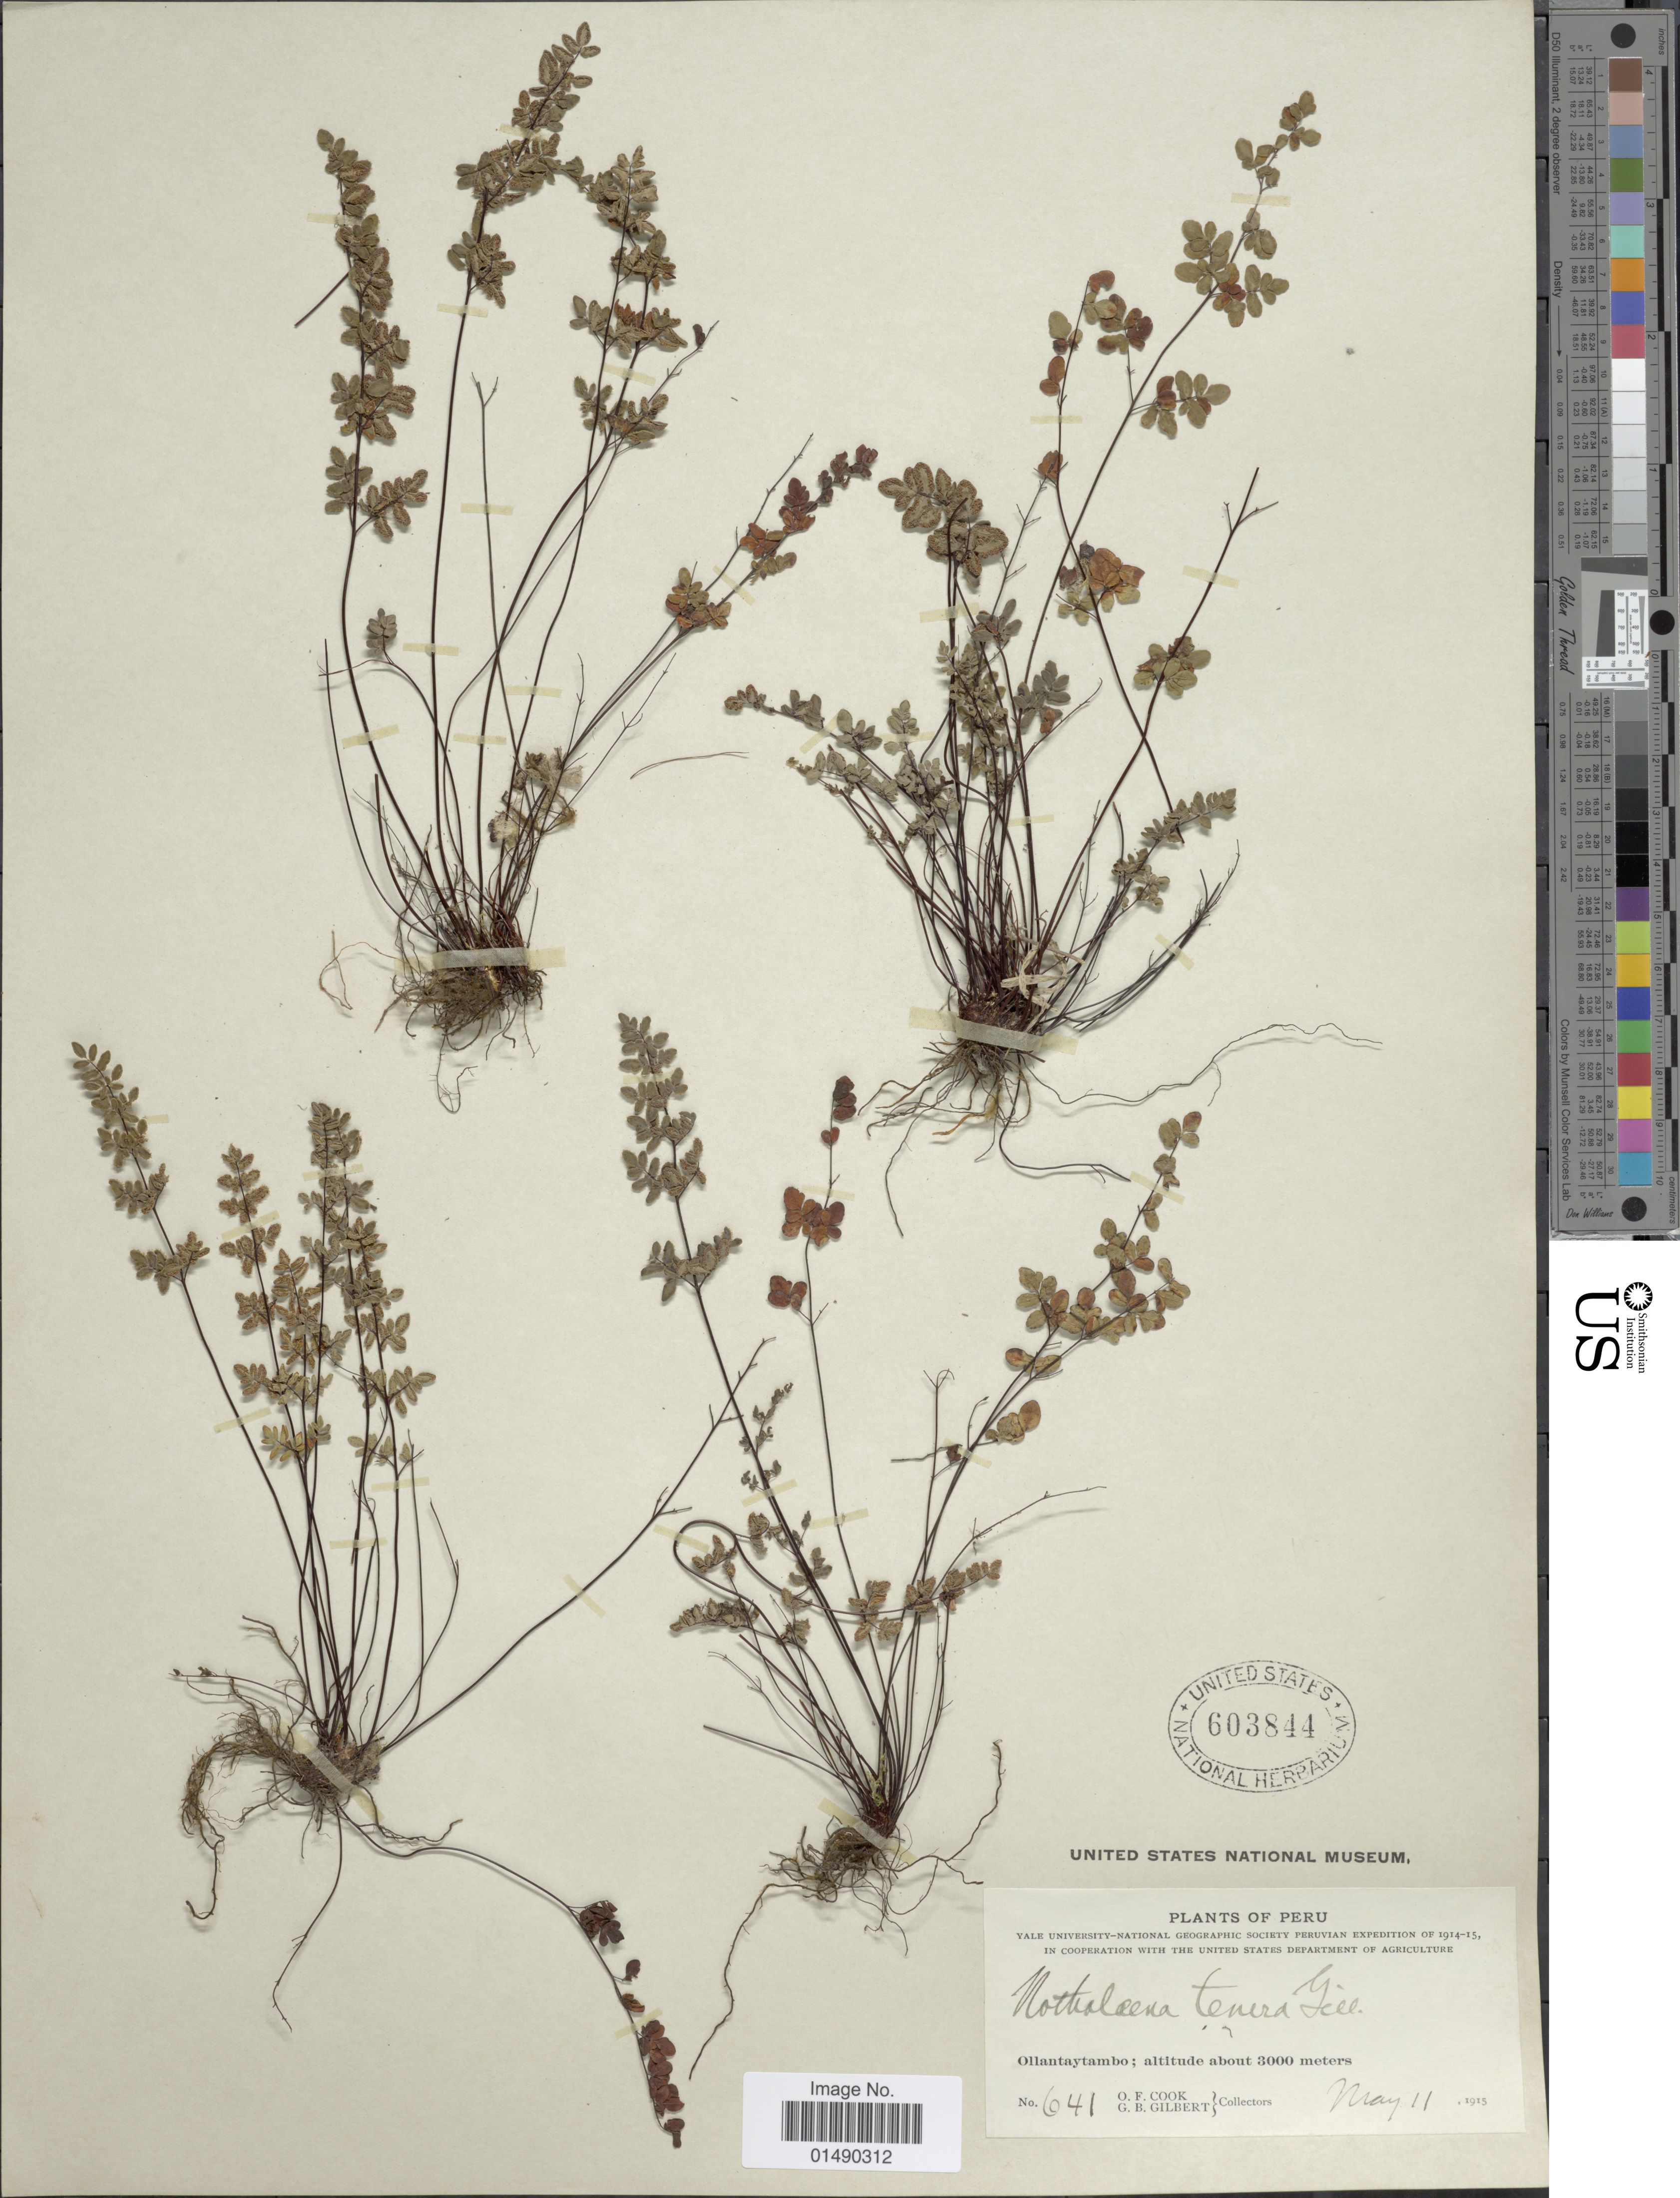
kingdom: Plantae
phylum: Tracheophyta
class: Polypodiopsida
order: Polypodiales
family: Pteridaceae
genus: Argyrochosma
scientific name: Argyrochosma nivea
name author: (Poir.) Windham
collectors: O. F. Cook & G. B. Gilbert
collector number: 641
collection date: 1915-05-11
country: Peru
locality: Peru, Ollantaytambo.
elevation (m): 3000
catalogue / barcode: US 603844